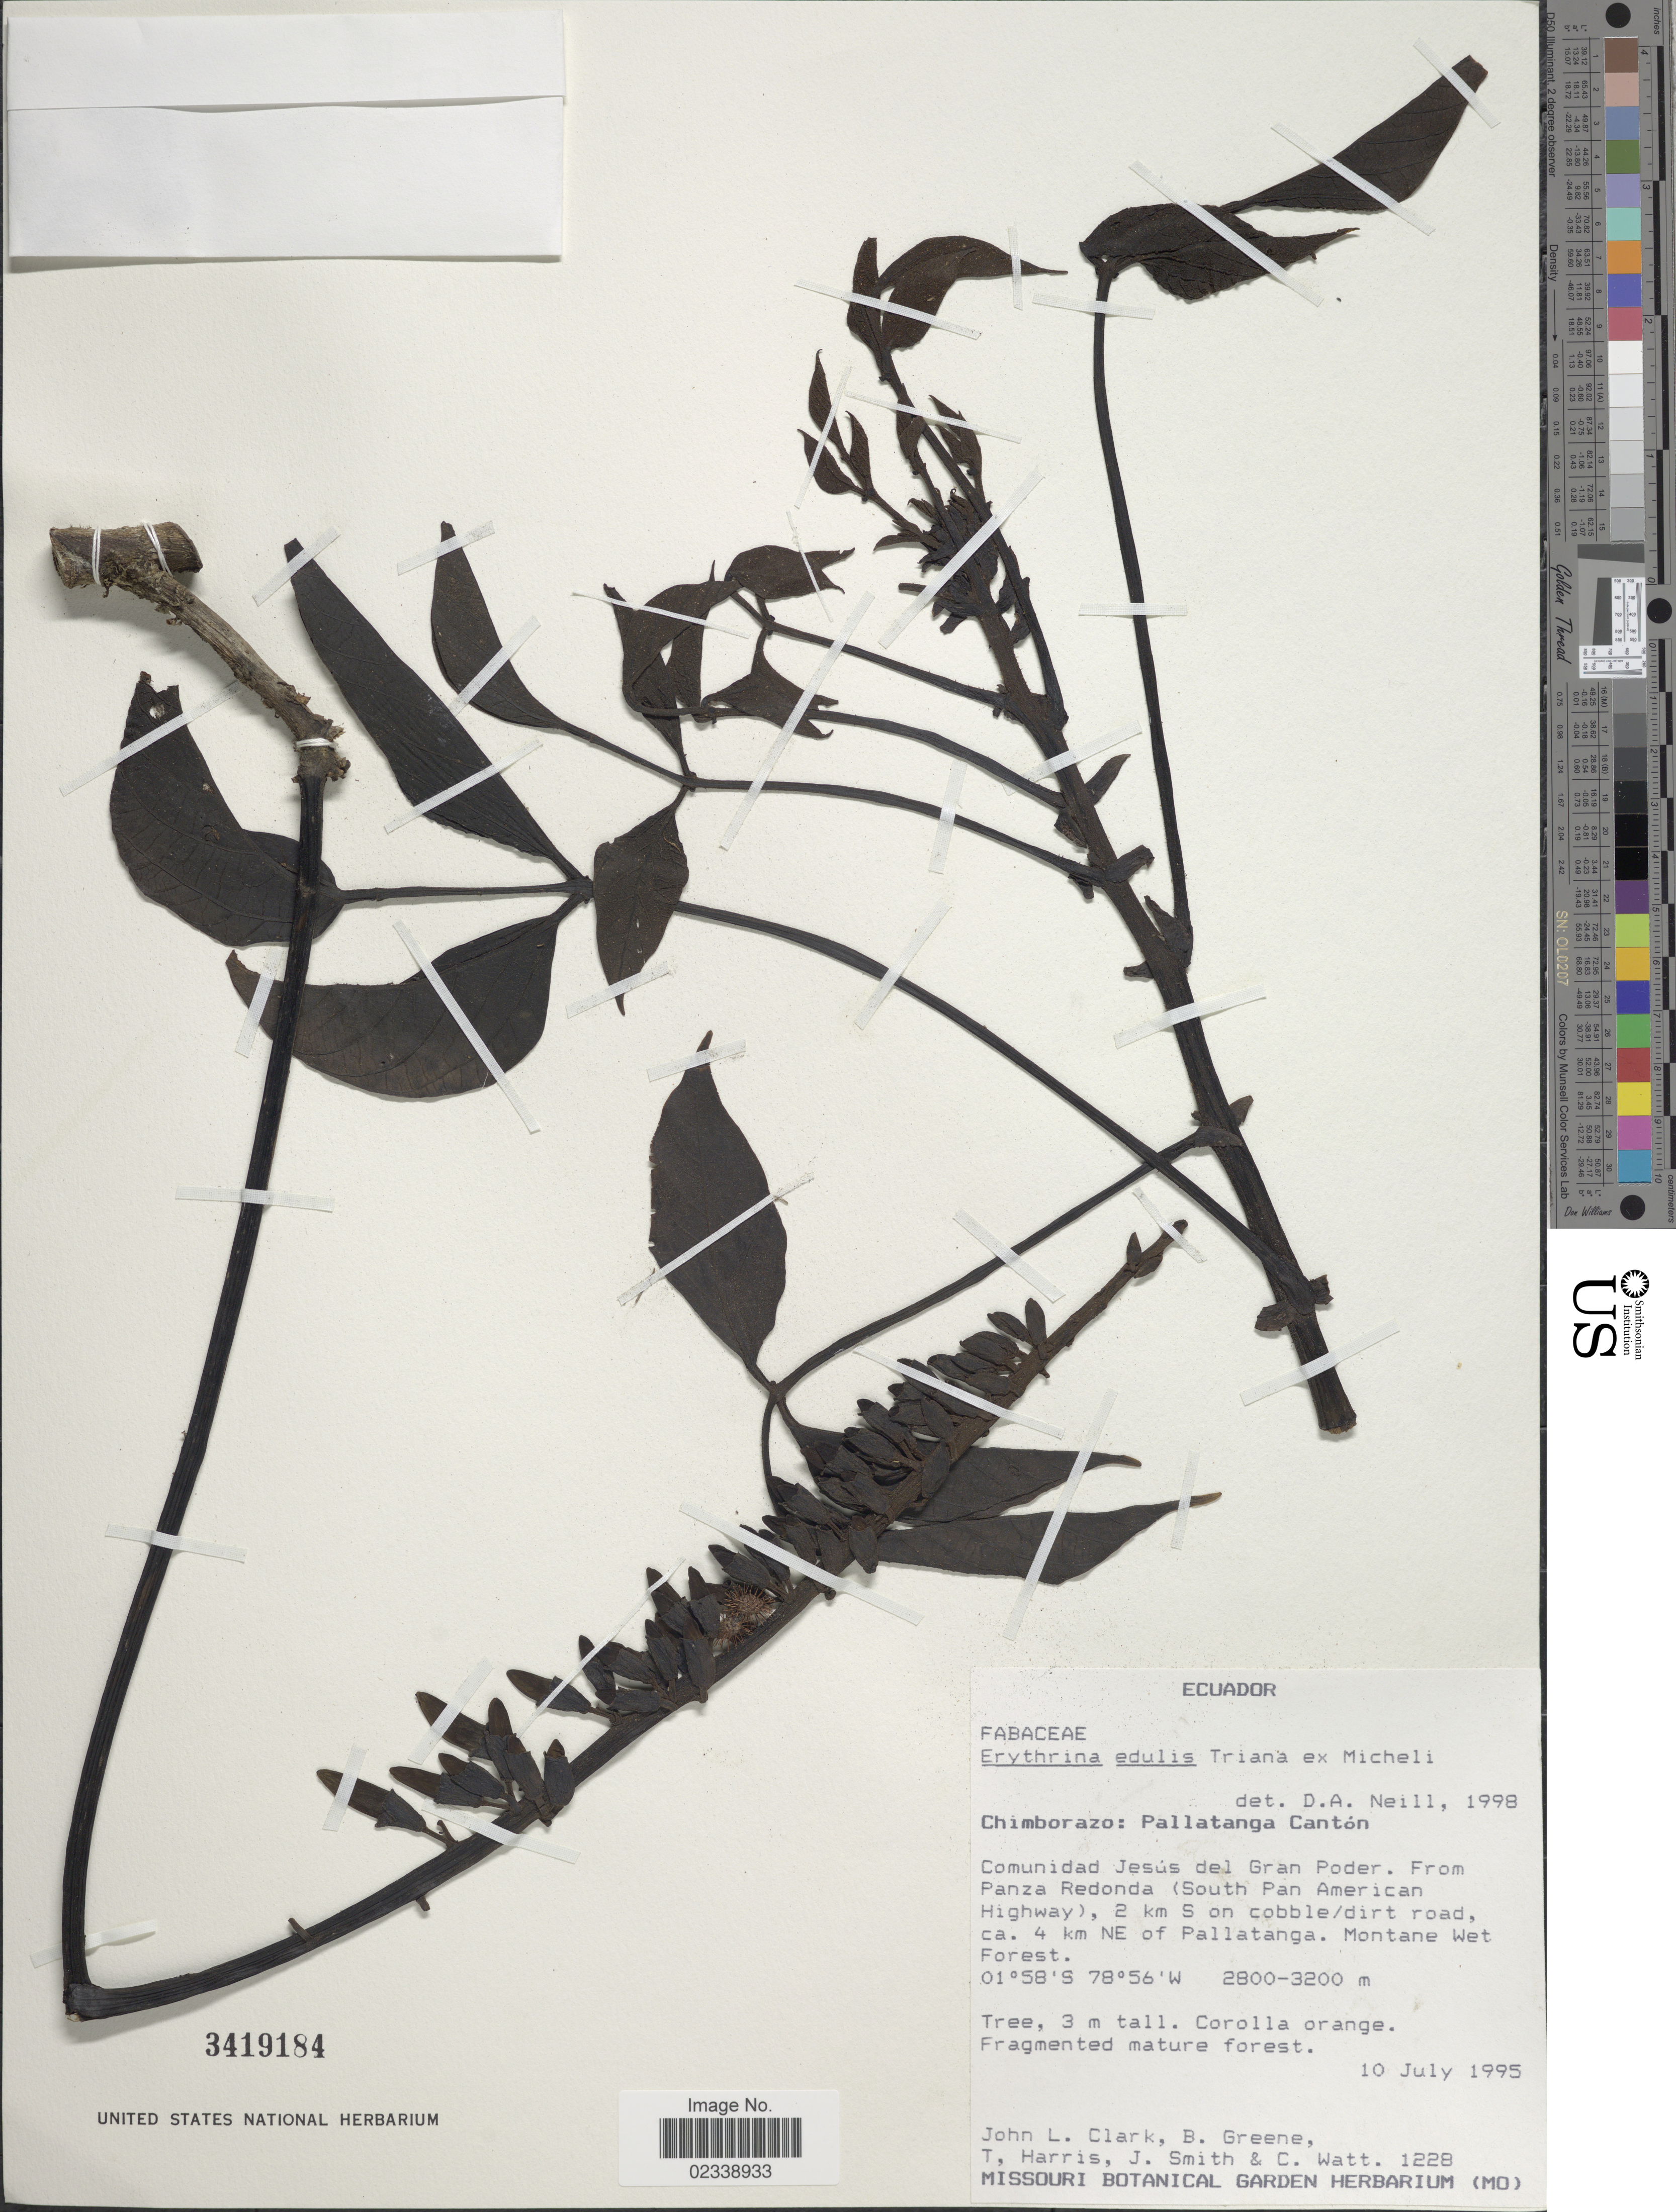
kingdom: Plantae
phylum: Tracheophyta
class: Magnoliopsida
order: Fabales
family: Fabaceae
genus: Erythrina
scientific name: Erythrina edulis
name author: Triana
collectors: J. L. Clark, B. Greene, T. Harris, J. Smith & C. Watt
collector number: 1228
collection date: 1995-07-10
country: Ecuador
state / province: Chimborazo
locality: Pallatanga Canton, Comunidad Jesus del Gran Poder, from Panza Redonda (South Pan American Highway), 2 km S on cobble/dirt road, ca. 4 km NE of Pallatanga.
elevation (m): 2800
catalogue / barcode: US 3419184